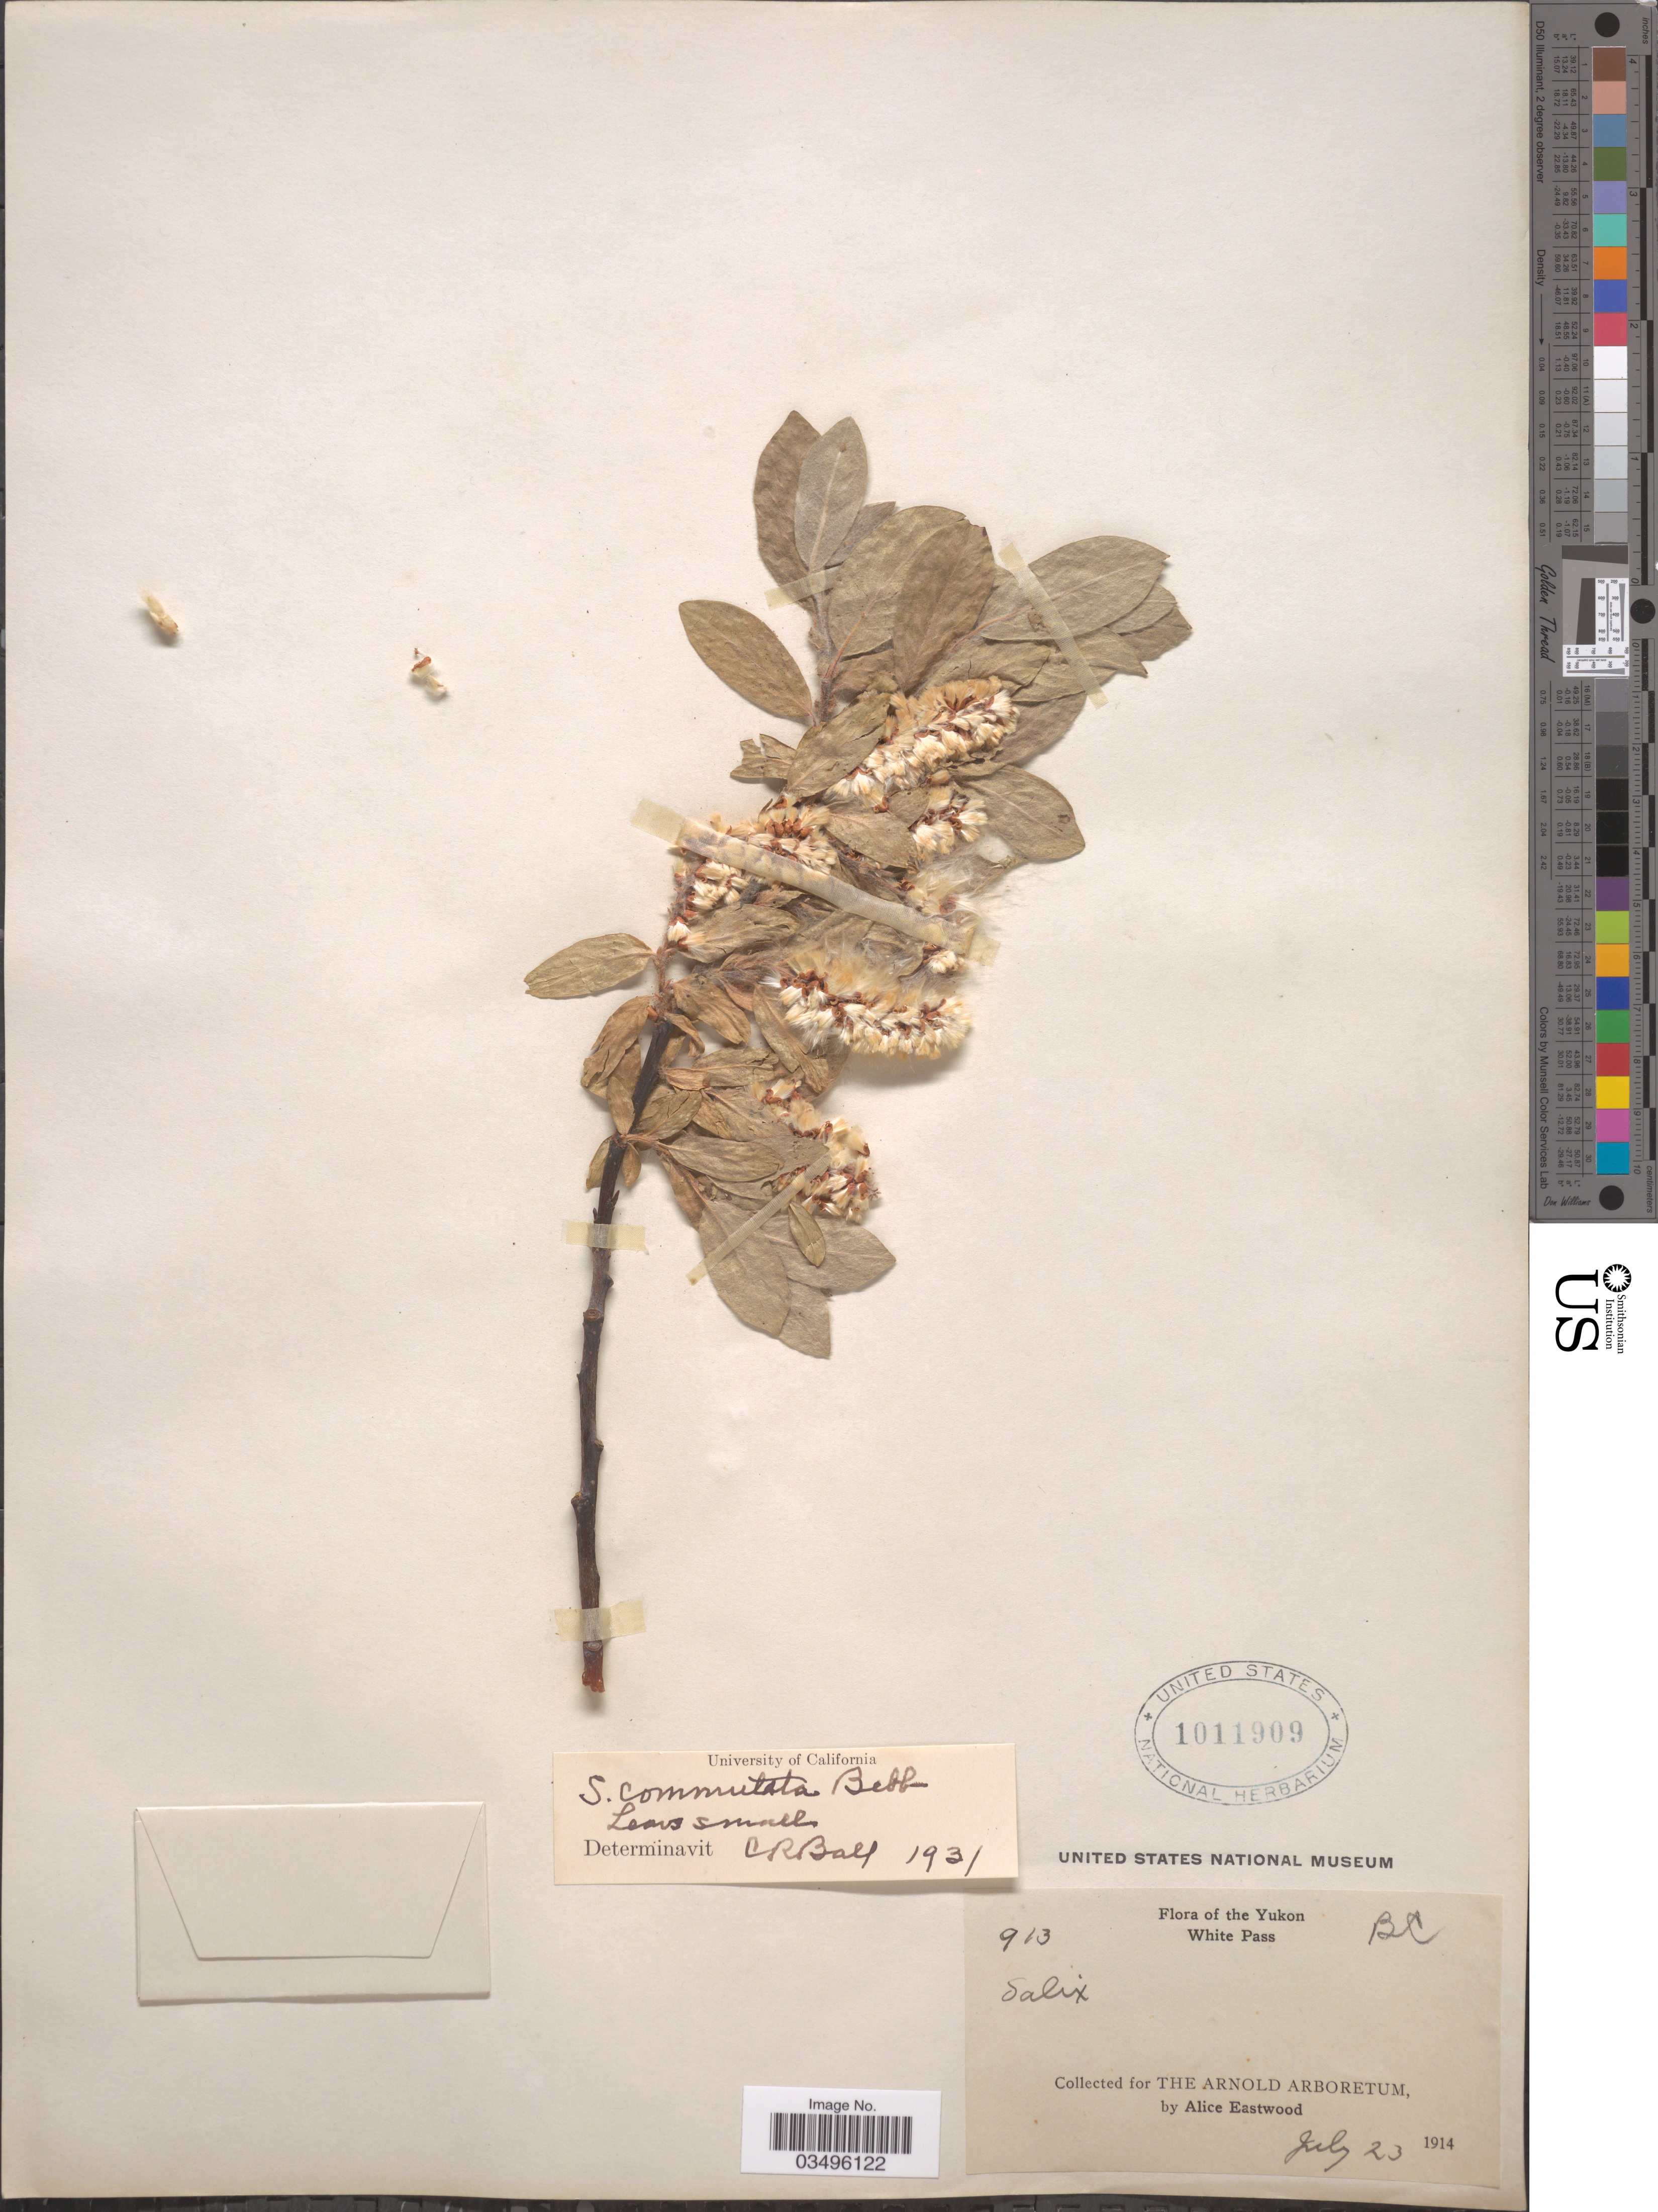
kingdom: Plantae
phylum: Tracheophyta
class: Magnoliopsida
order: Malpighiales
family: Salicaceae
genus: Salix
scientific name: Salix commutata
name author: Bebb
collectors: A. Eastwood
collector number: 913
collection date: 1914-07-23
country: Canada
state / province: British Columbia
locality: The Yukon. White Pass.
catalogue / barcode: US 1011909